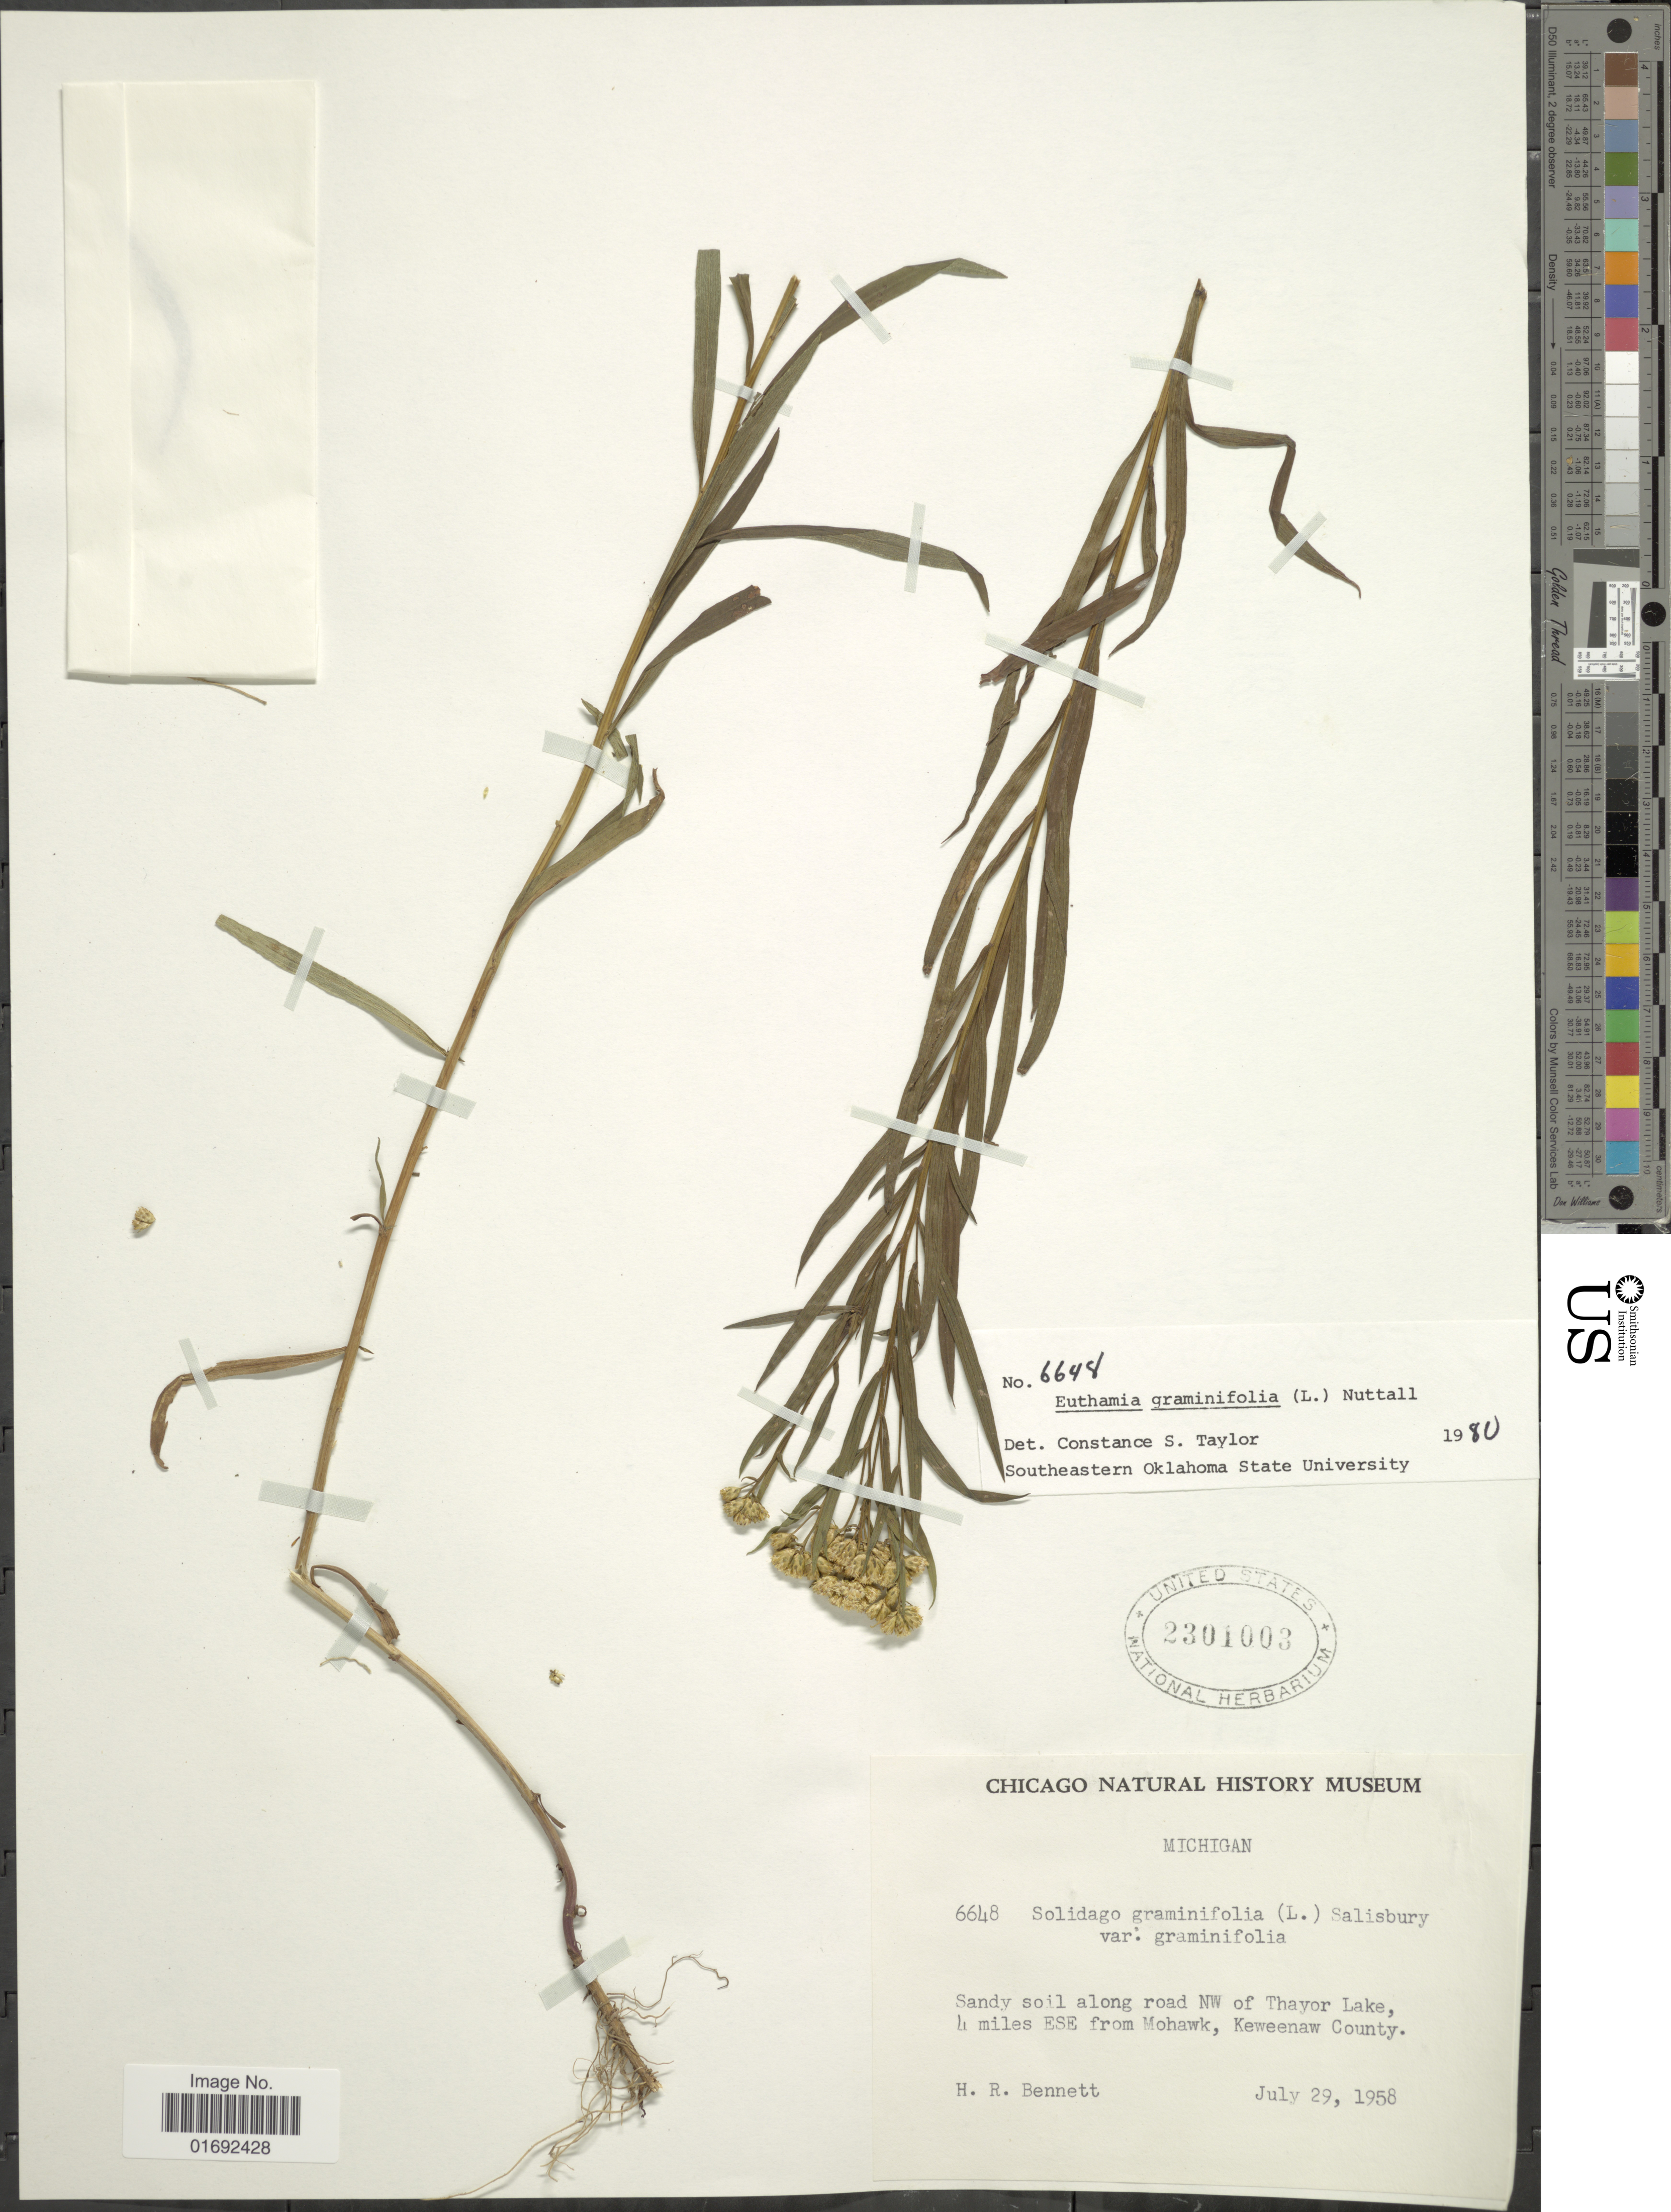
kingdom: Plantae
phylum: Tracheophyta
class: Magnoliopsida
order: Asterales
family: Asteraceae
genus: Euthamia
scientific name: Euthamia graminifolia var. major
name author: (Michx.) Moldenke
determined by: Urbatsch, Lowell E., Curator (LSU), Louisiana State University (UNITED STATES)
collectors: H. R. Bennett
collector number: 6648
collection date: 1958-07-29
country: United States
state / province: Michigan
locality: Along road NW of Thayor Lake, 4 miles ESE from Mohawk, Keweenaw County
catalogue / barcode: US 2301003